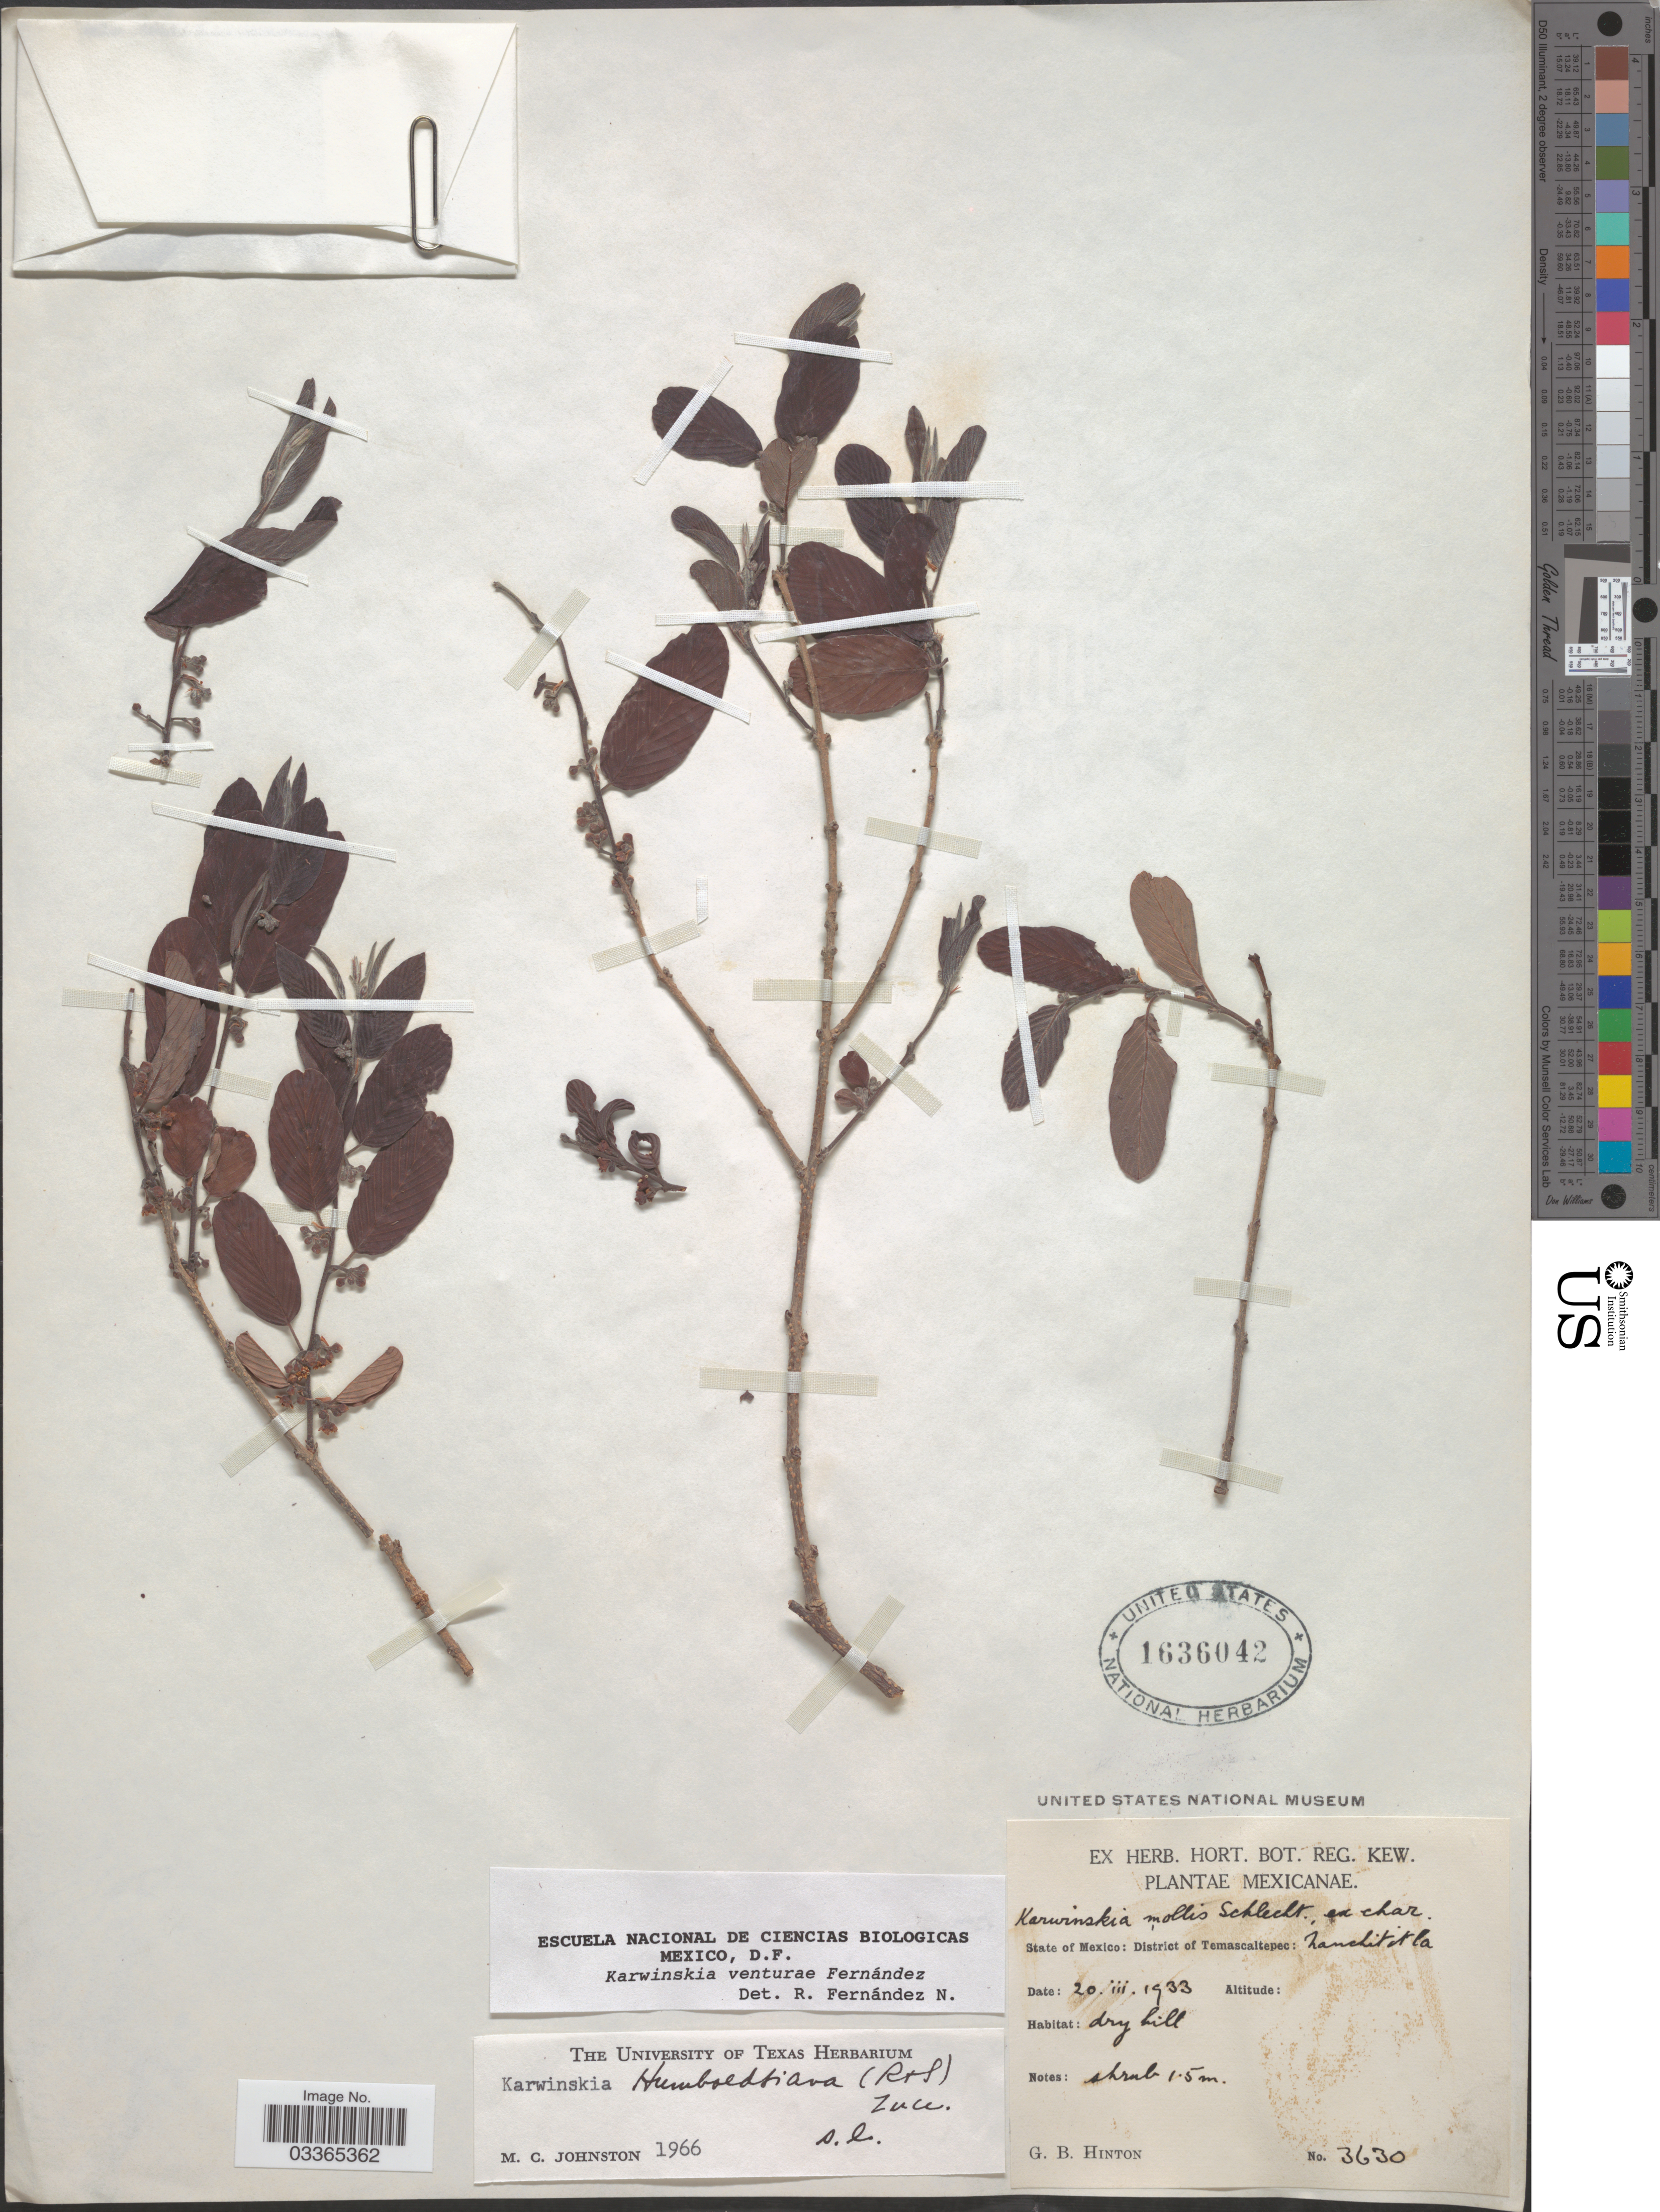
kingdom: Plantae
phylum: Tracheophyta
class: Magnoliopsida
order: Rosales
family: Rhamnaceae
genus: Karwinskia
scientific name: Karwinskia venturae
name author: Fernández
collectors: G. B. Hinton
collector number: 3630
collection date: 1933-03-20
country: Mexico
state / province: México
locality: District of Temascaltepec: Nanchititla.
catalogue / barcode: US 1636042